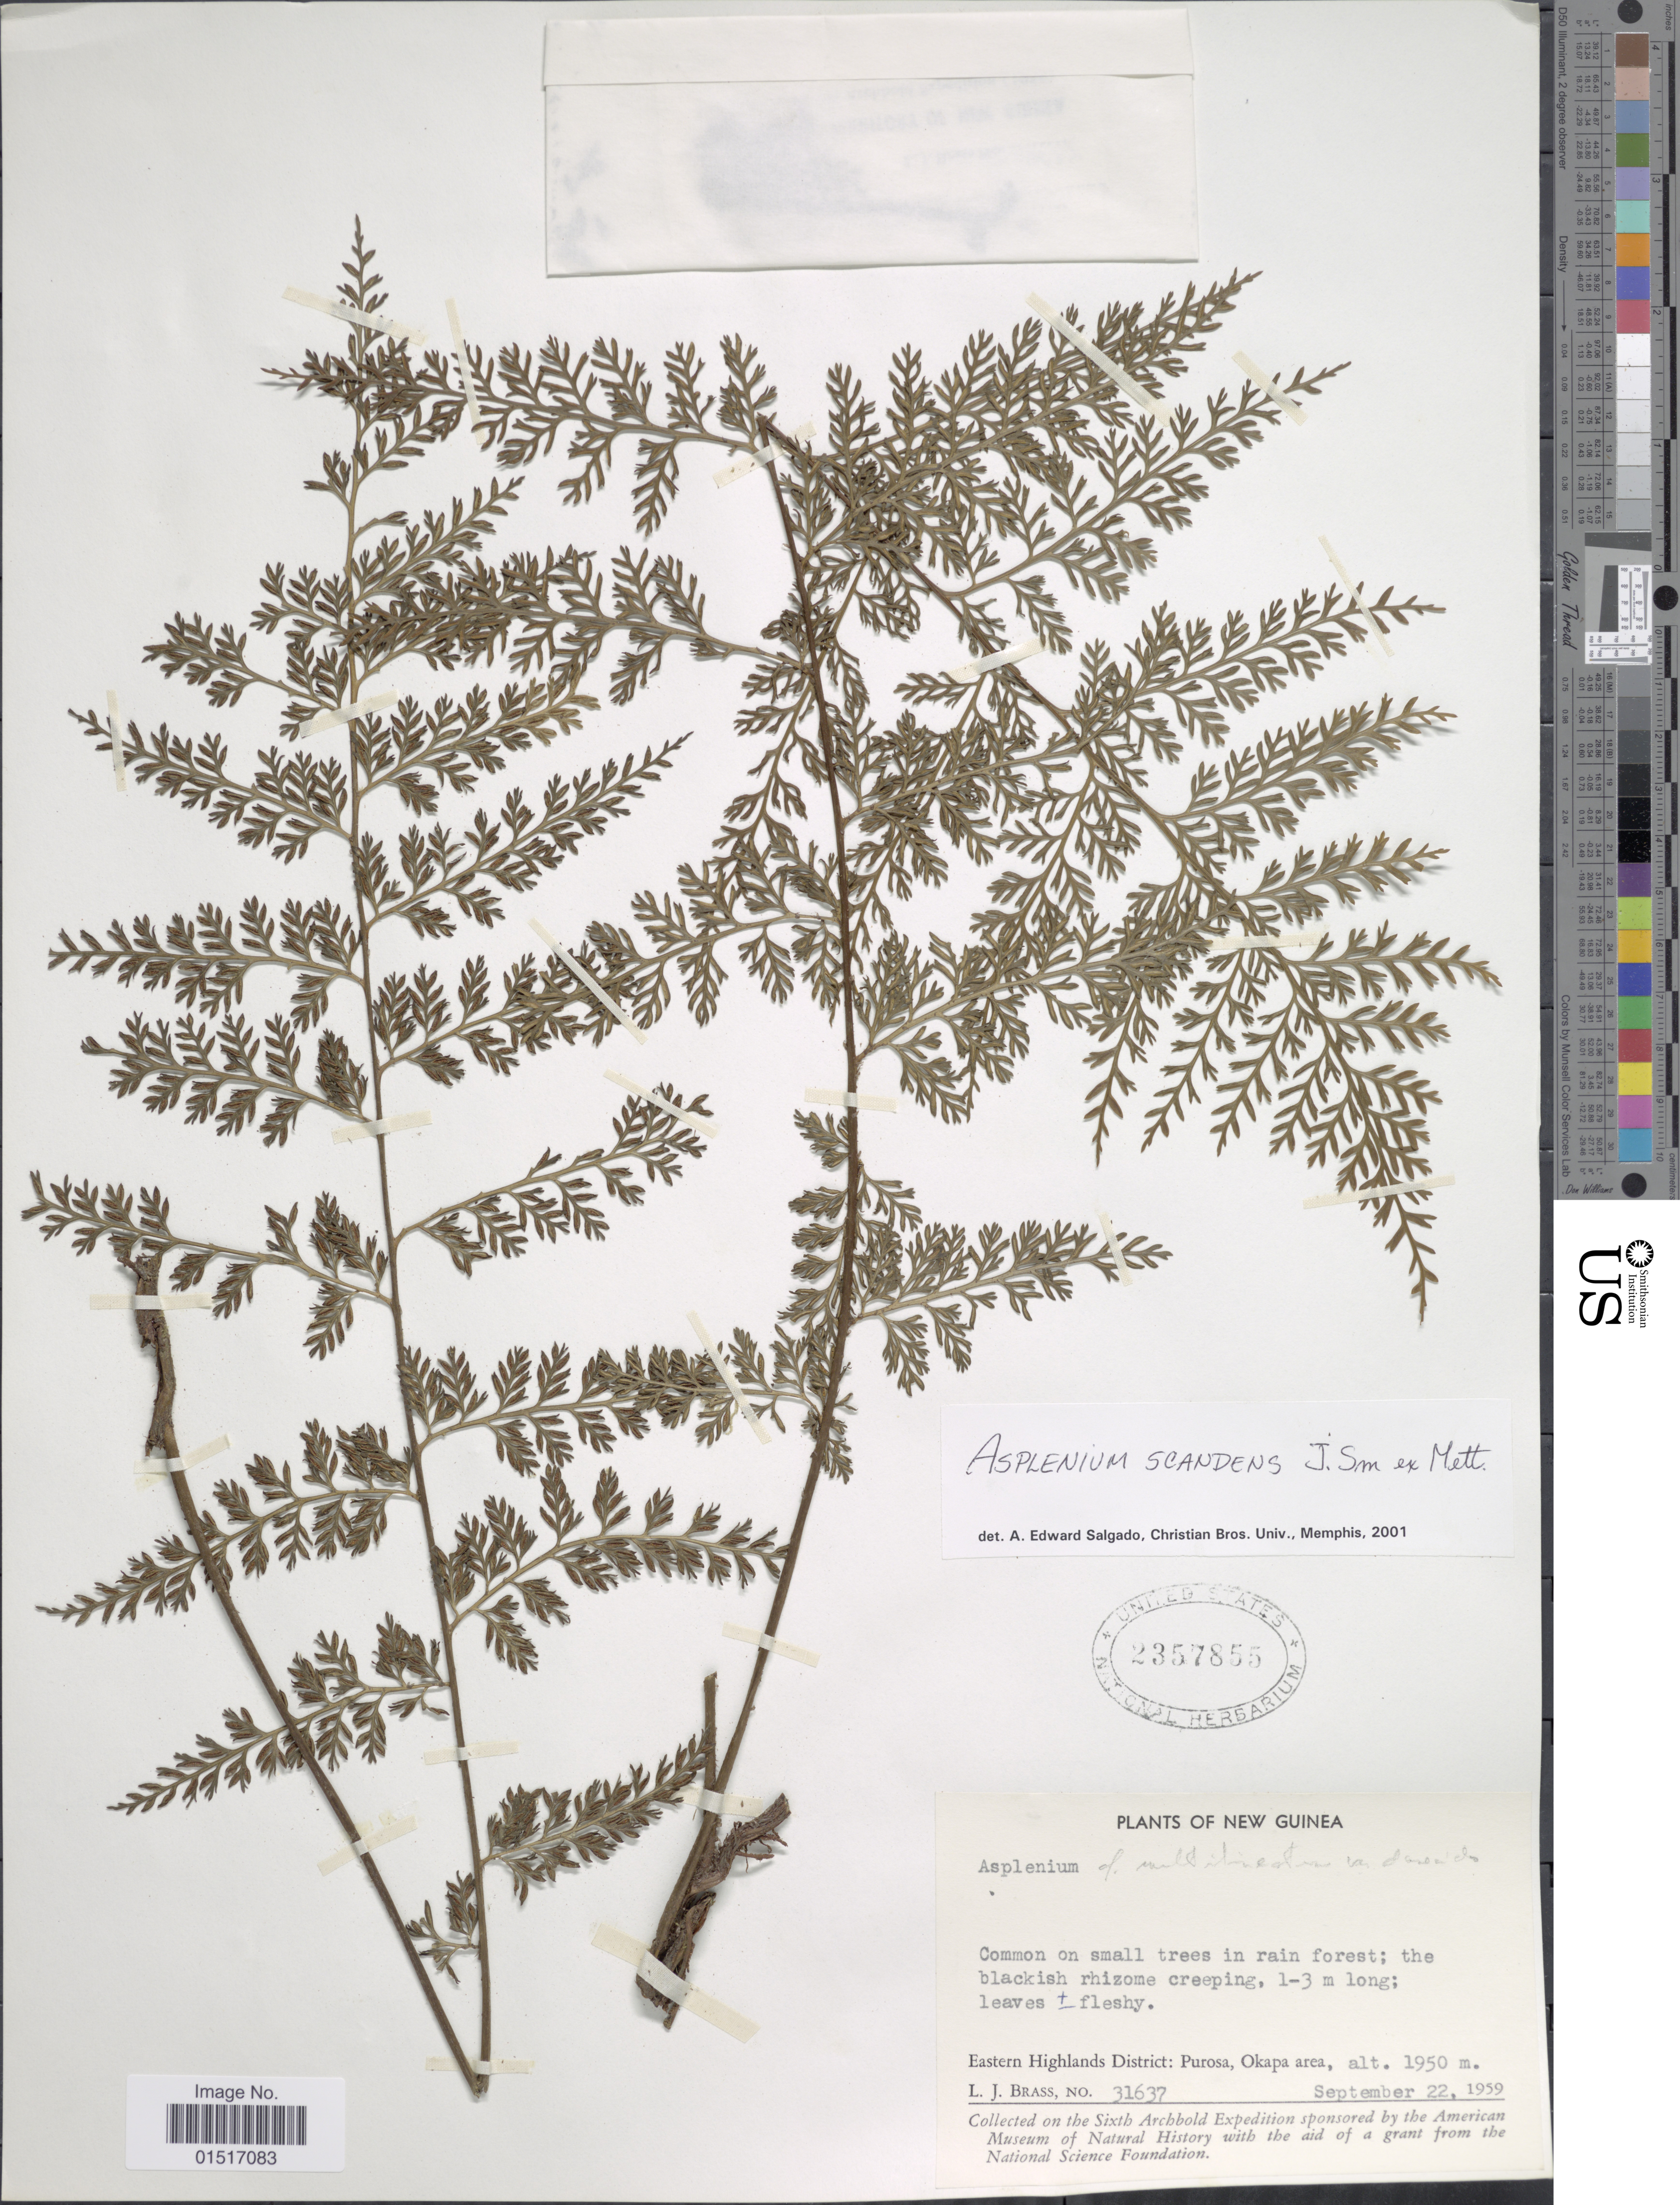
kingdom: Plantae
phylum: Tracheophyta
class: Polypodiopsida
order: Polypodiales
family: Aspleniaceae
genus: Asplenium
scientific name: Asplenium scandens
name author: J. Sm. ex Mett.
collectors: L. J. Brass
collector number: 31637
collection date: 1959-09-22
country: Papua New Guinea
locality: New Guinea. Eastern Highlands District: Purposa, Okapa area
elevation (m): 1950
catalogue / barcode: US 2357855